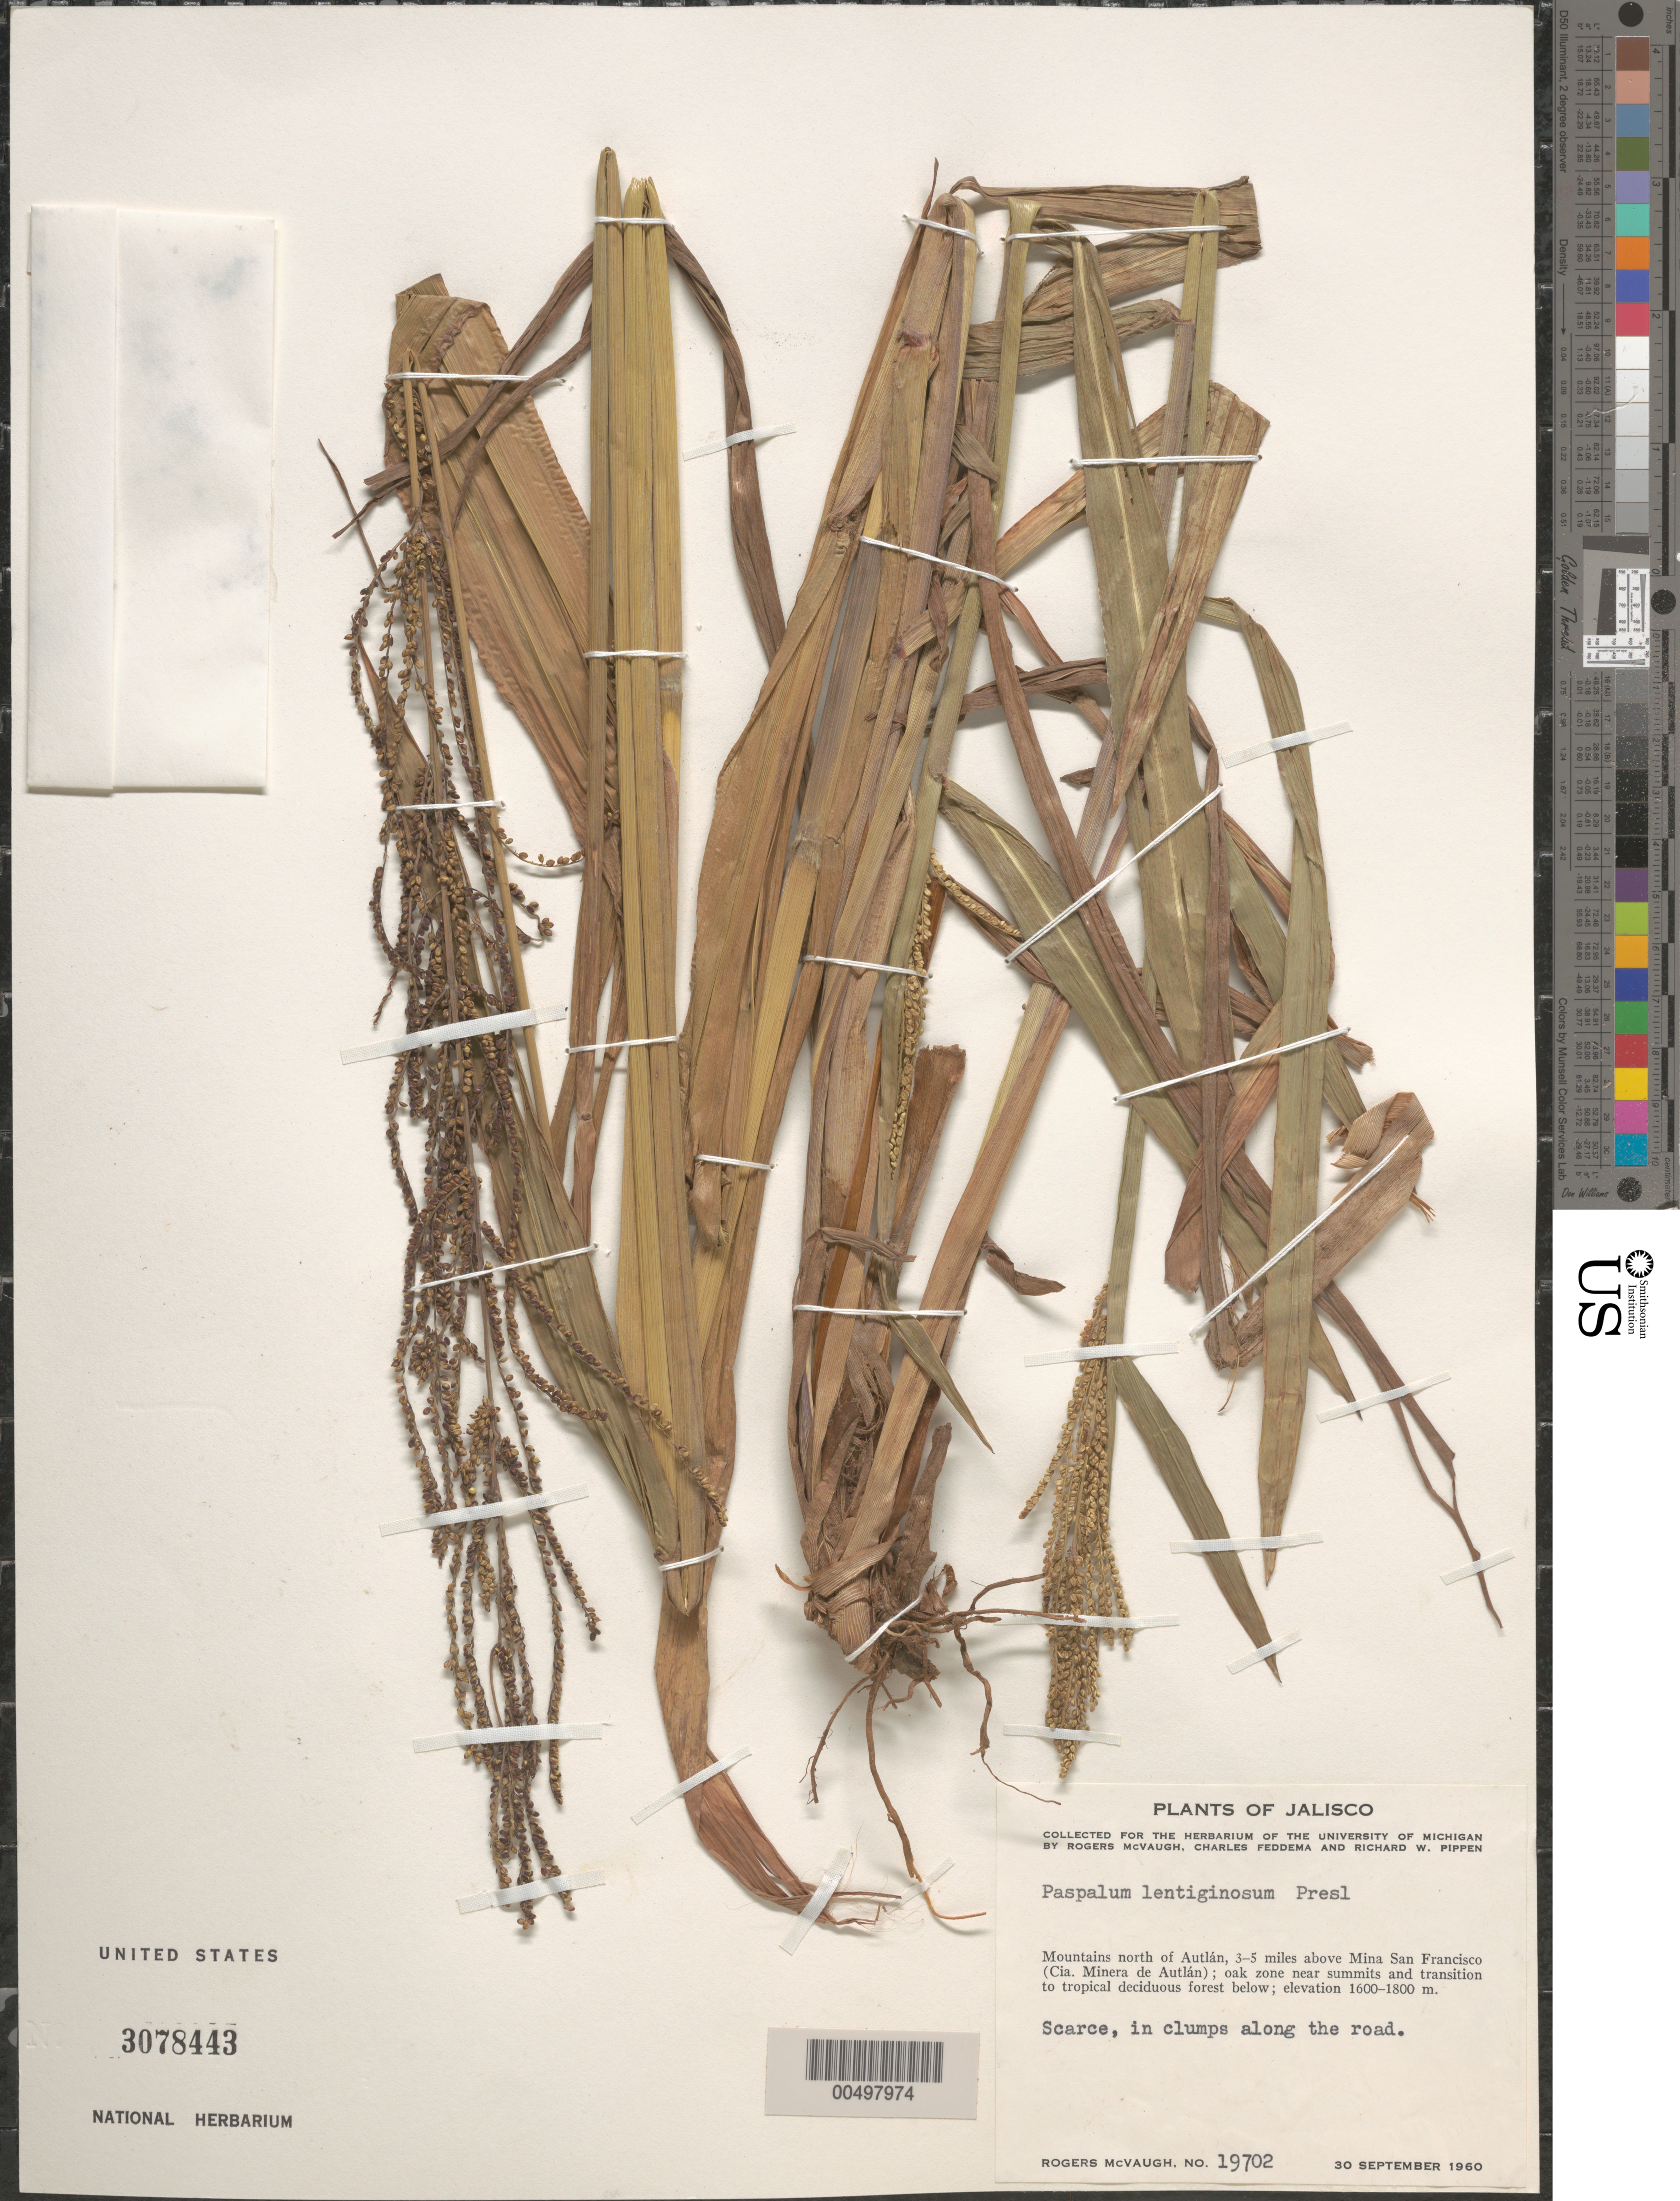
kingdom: Plantae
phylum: Tracheophyta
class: Liliopsida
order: Poales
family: Poaceae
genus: Paspalum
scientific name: Paspalum lentiginosum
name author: J. Presl in C. Presl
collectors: R. McVaugh, C. Feddema & R. W. Pippen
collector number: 19702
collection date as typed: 30 Sep 1960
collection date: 1960-09-30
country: Mexico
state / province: Jalisco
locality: Mts N of Autlán, 3-5 mi above Mina San Francisco (Cia. Minera de Autlán)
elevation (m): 1600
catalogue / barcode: US 3078443